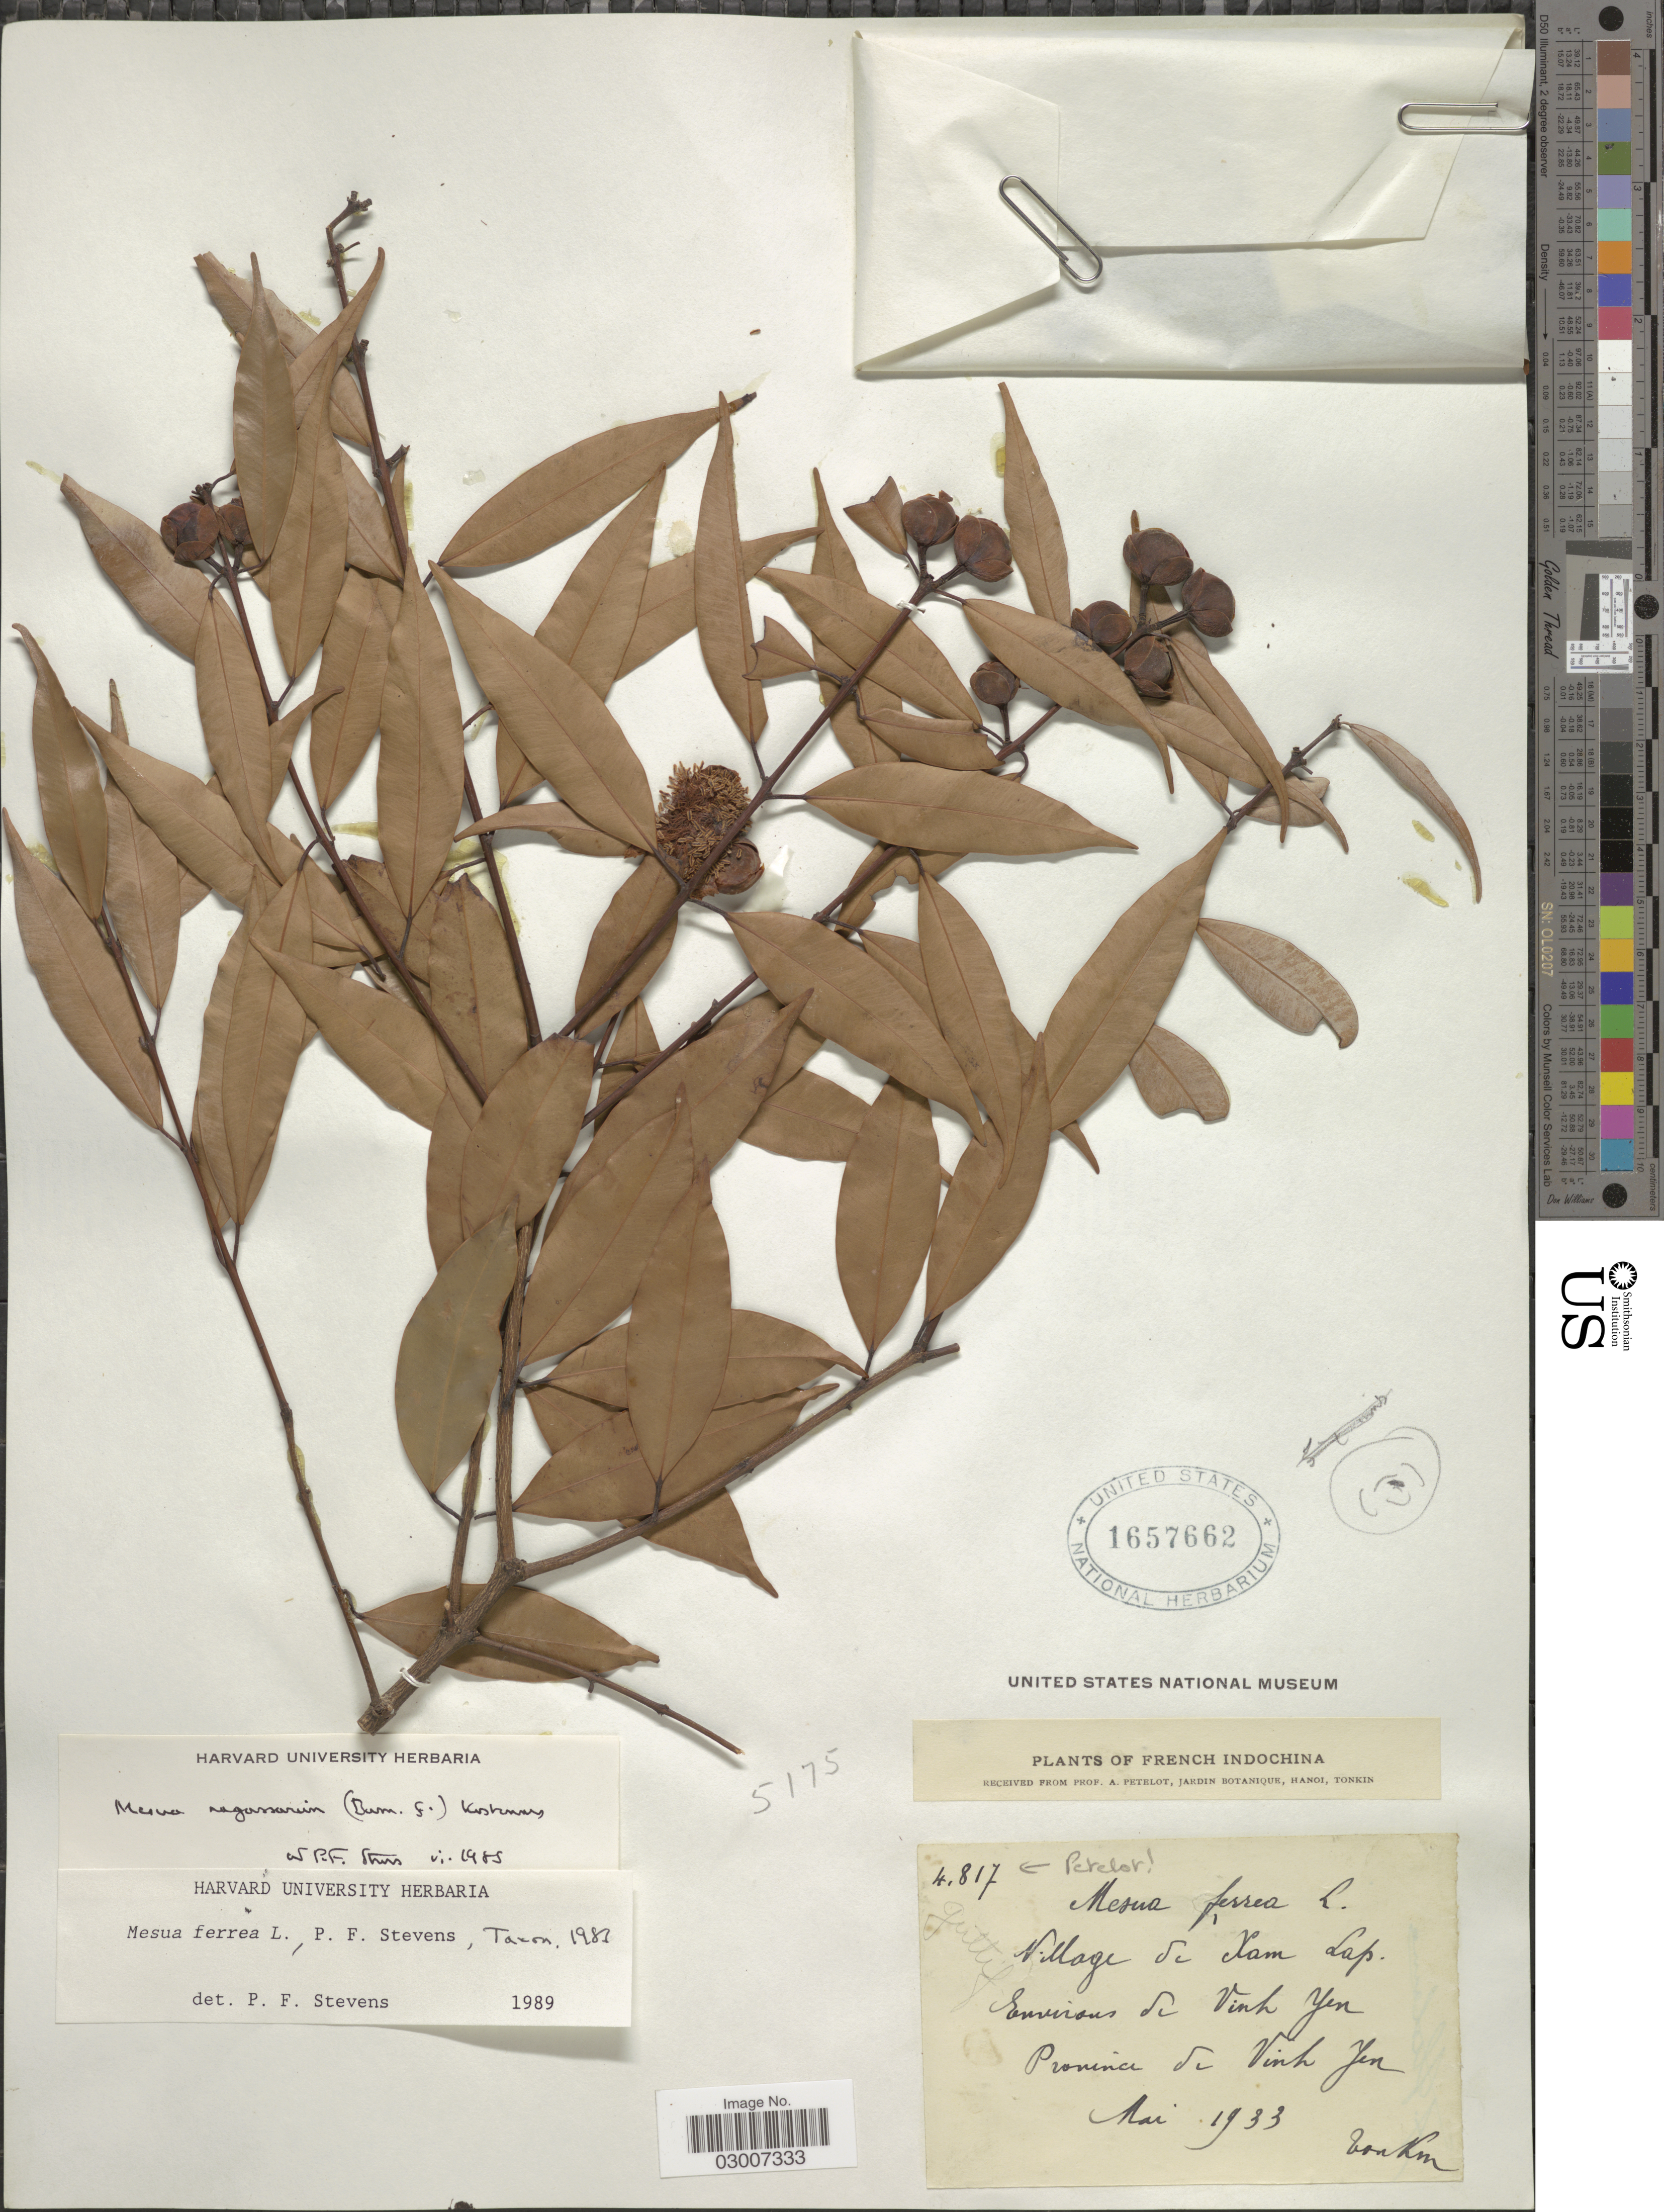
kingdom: Plantae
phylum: Tracheophyta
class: Magnoliopsida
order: Malpighiales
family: Calophyllaceae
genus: Mesua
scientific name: Mesua ferrea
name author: L.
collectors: A. Petelot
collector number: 4817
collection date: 1933-05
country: Vietnam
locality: Tonkin. French Indochina. Village de Xam Lap. Environs de Vinh Yen. Province de Vinh Yen.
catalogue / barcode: US 1657662